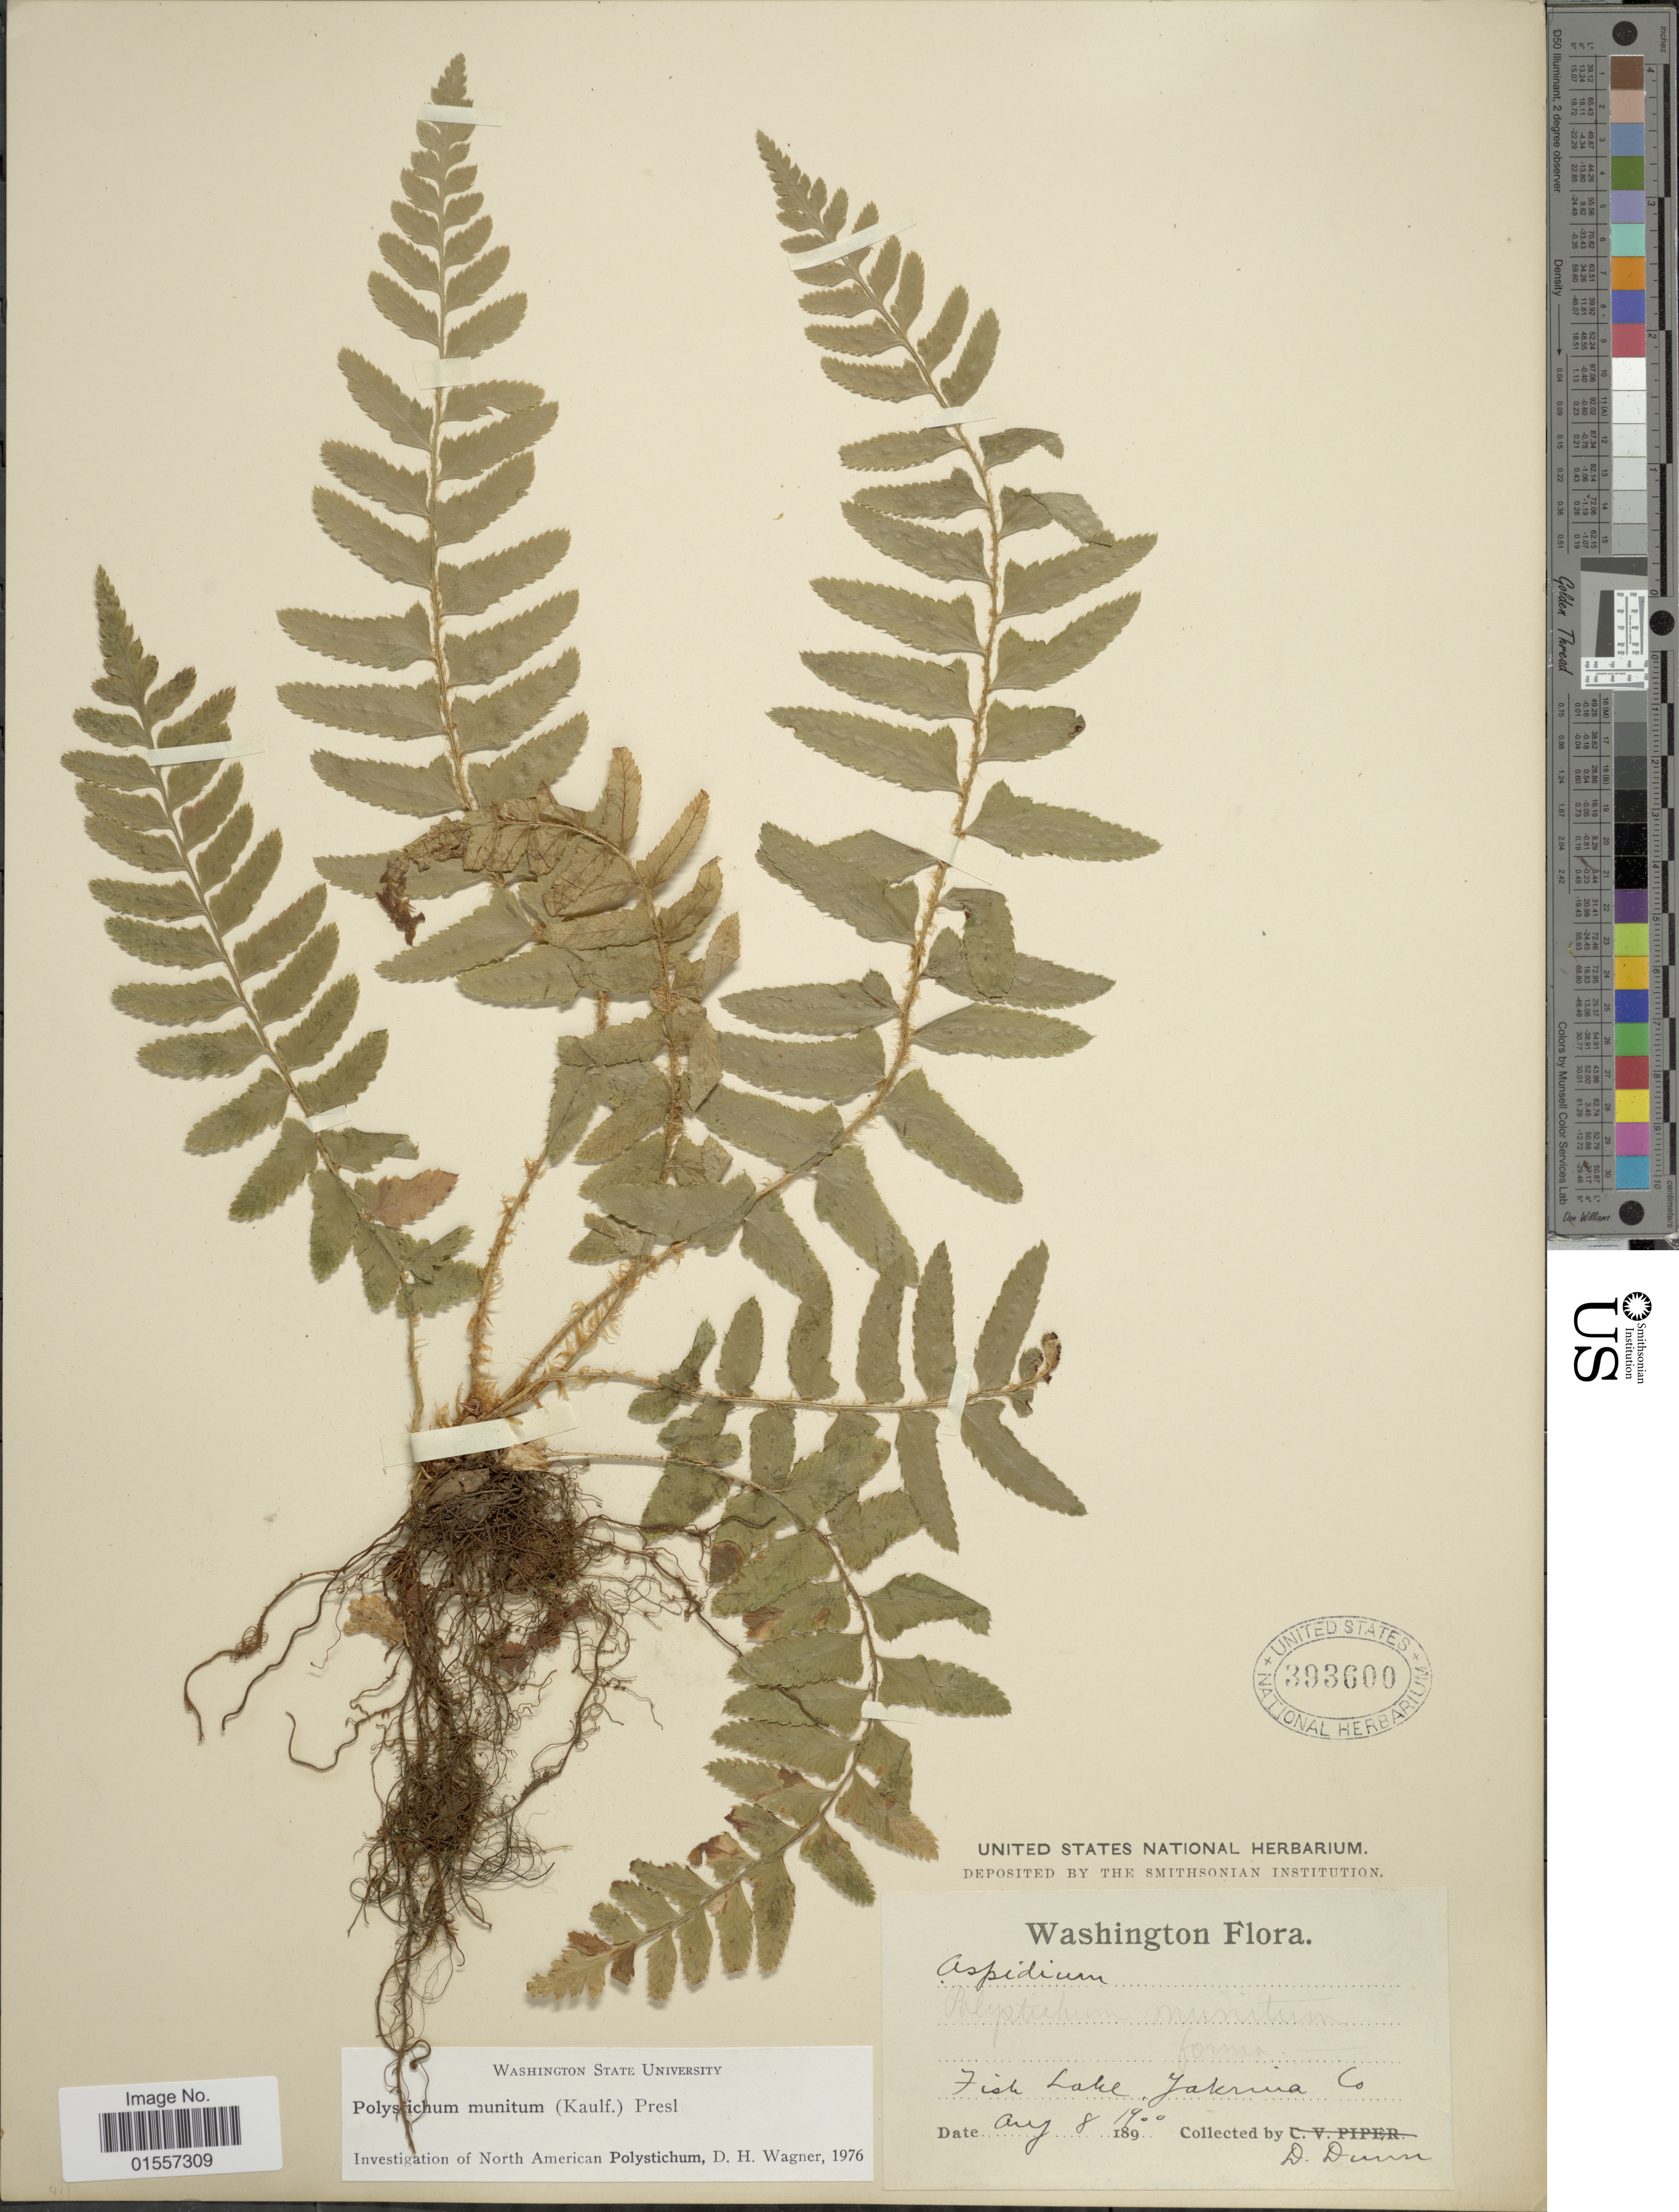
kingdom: Plantae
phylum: Tracheophyta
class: Polypodiopsida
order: Polypodiales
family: Dryopteridaceae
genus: Polystichum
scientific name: Polystichum munitum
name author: (Kaulf.) C. Presl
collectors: D. Dunn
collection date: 1900-08-08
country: United States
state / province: Washington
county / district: Yakima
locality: Washington, Fish Lake Yakima Co.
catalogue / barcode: US 393600